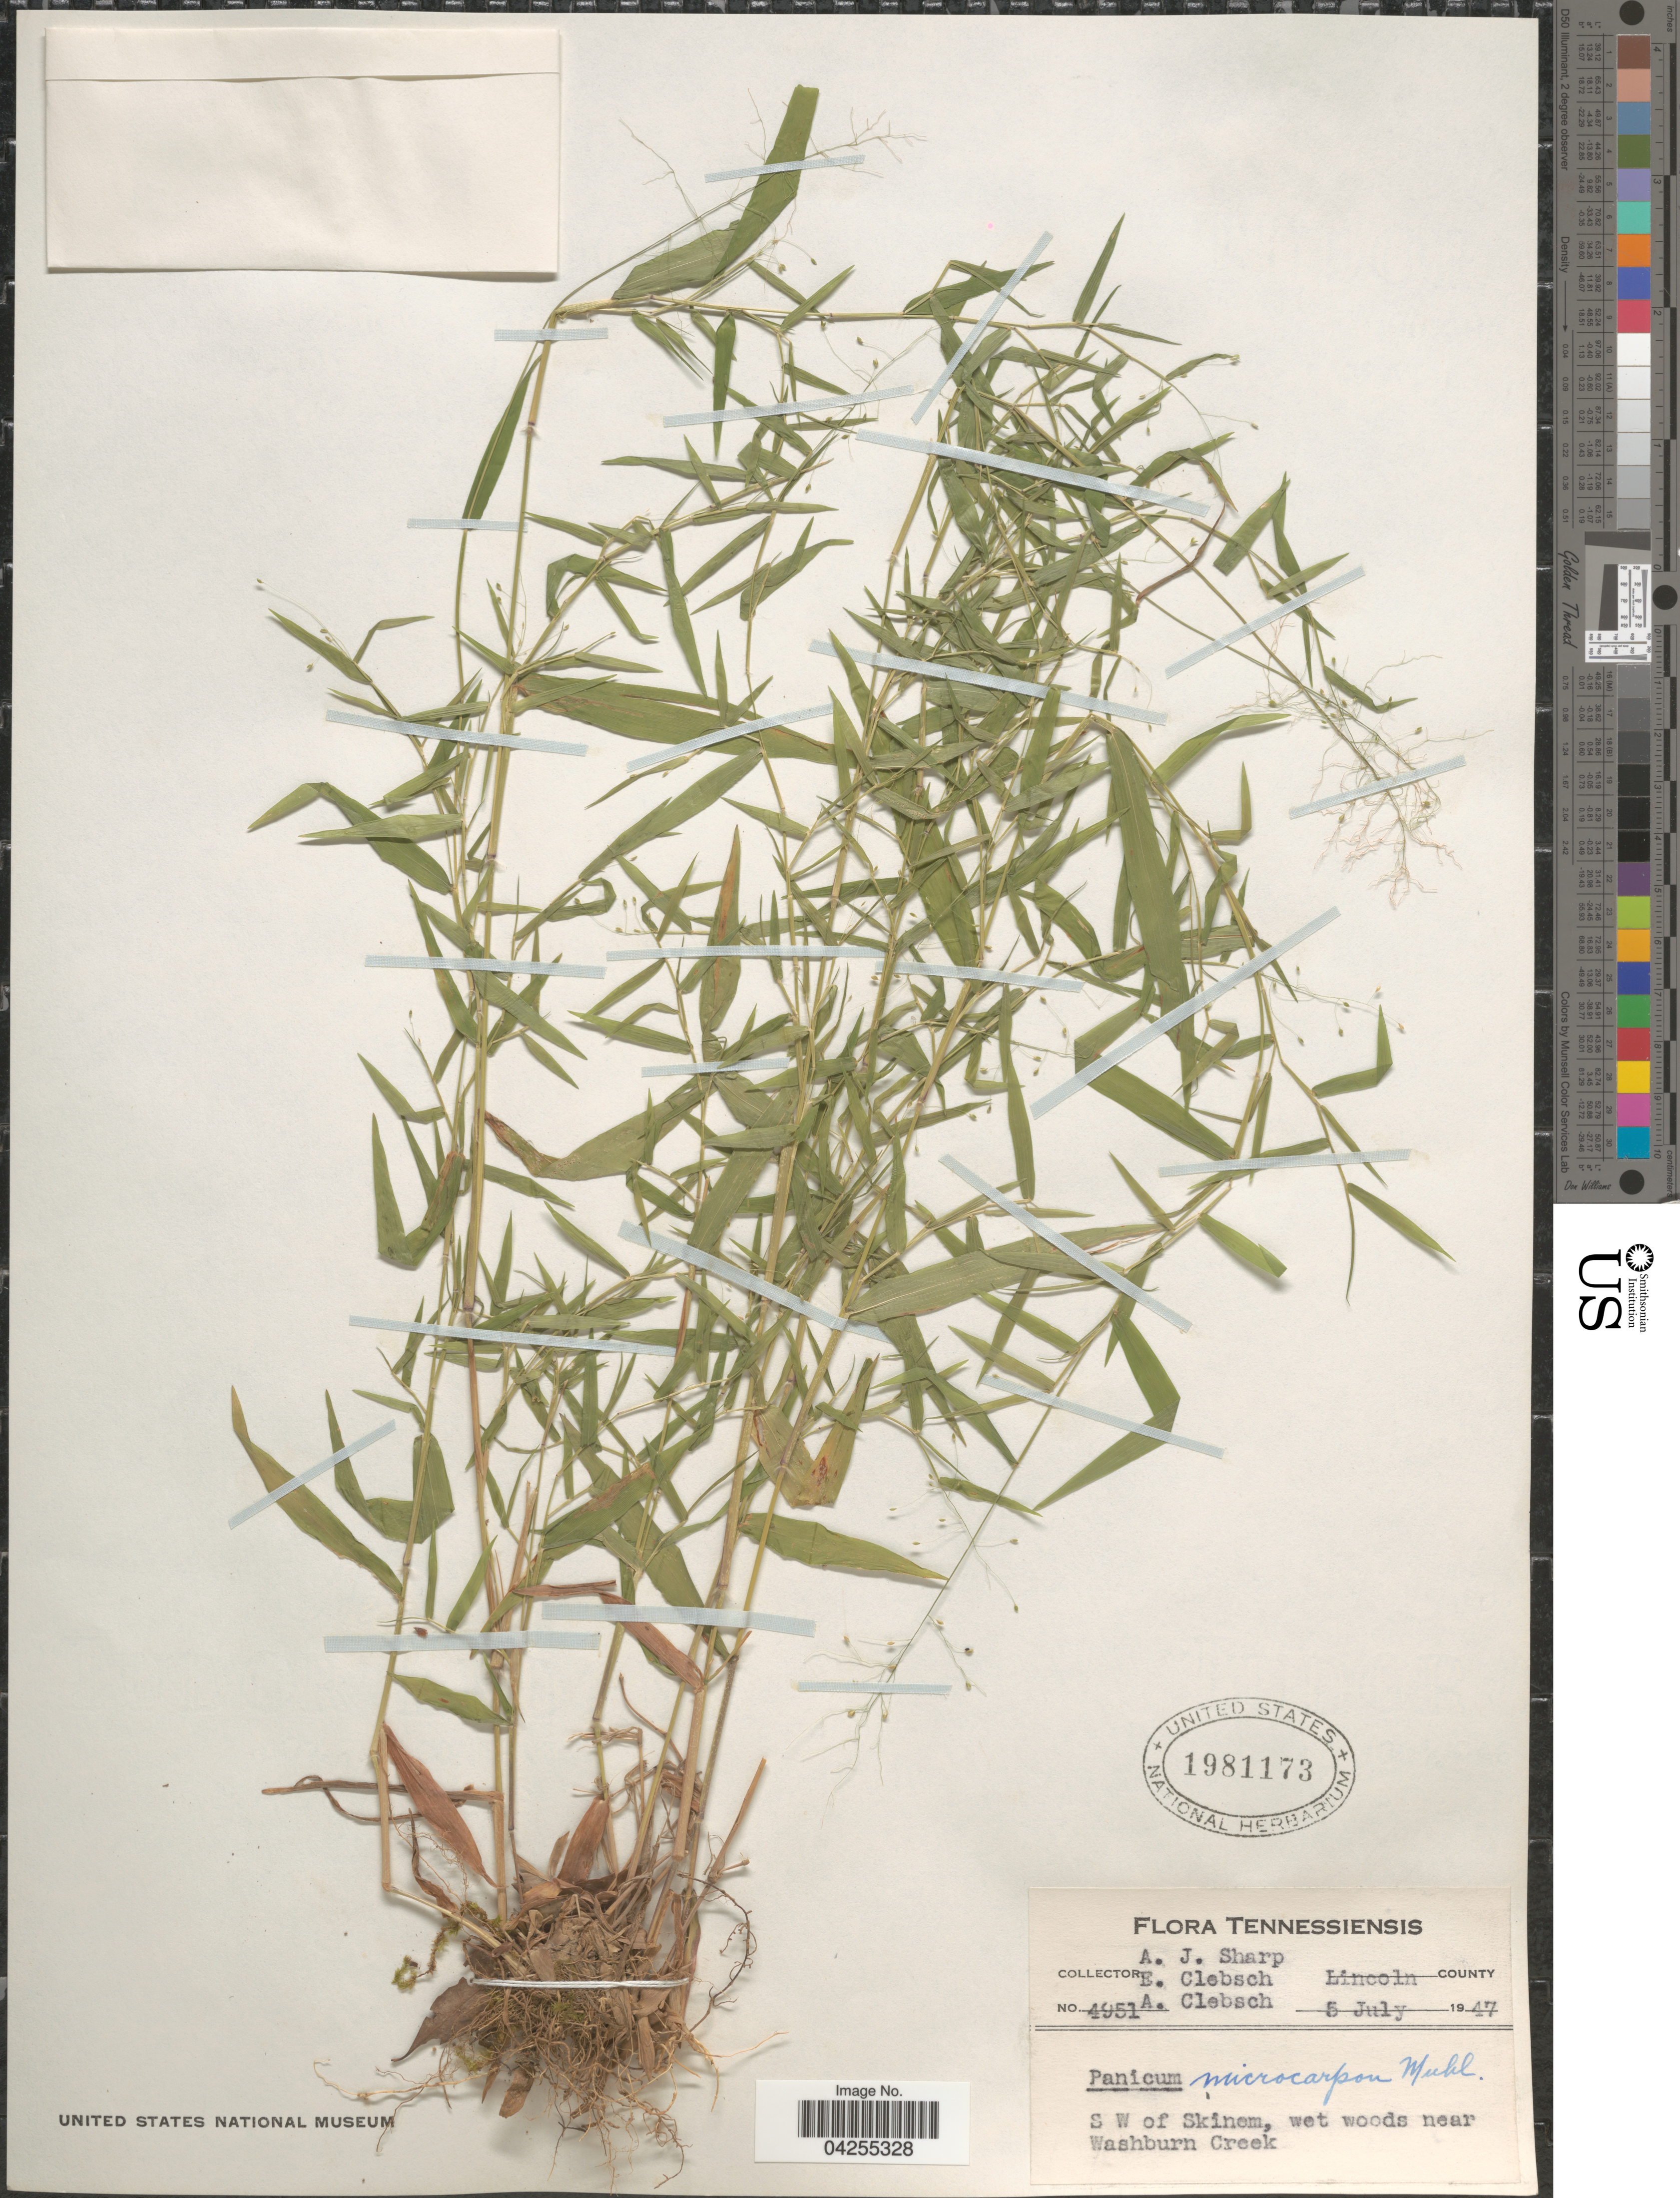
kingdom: Plantae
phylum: Tracheophyta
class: Liliopsida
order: Poales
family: Poaceae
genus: Dichanthelium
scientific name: Dichanthelium dichotomum var. dichotomum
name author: (L.) Gould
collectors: A. J. Sharp, E. Clebsch & A. Clebsch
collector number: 4951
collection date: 1947-07-05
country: United States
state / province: Tennessee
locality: Lincoln County. S W of Skinem, wet woods near Washburn Creek.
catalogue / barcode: US 1981173